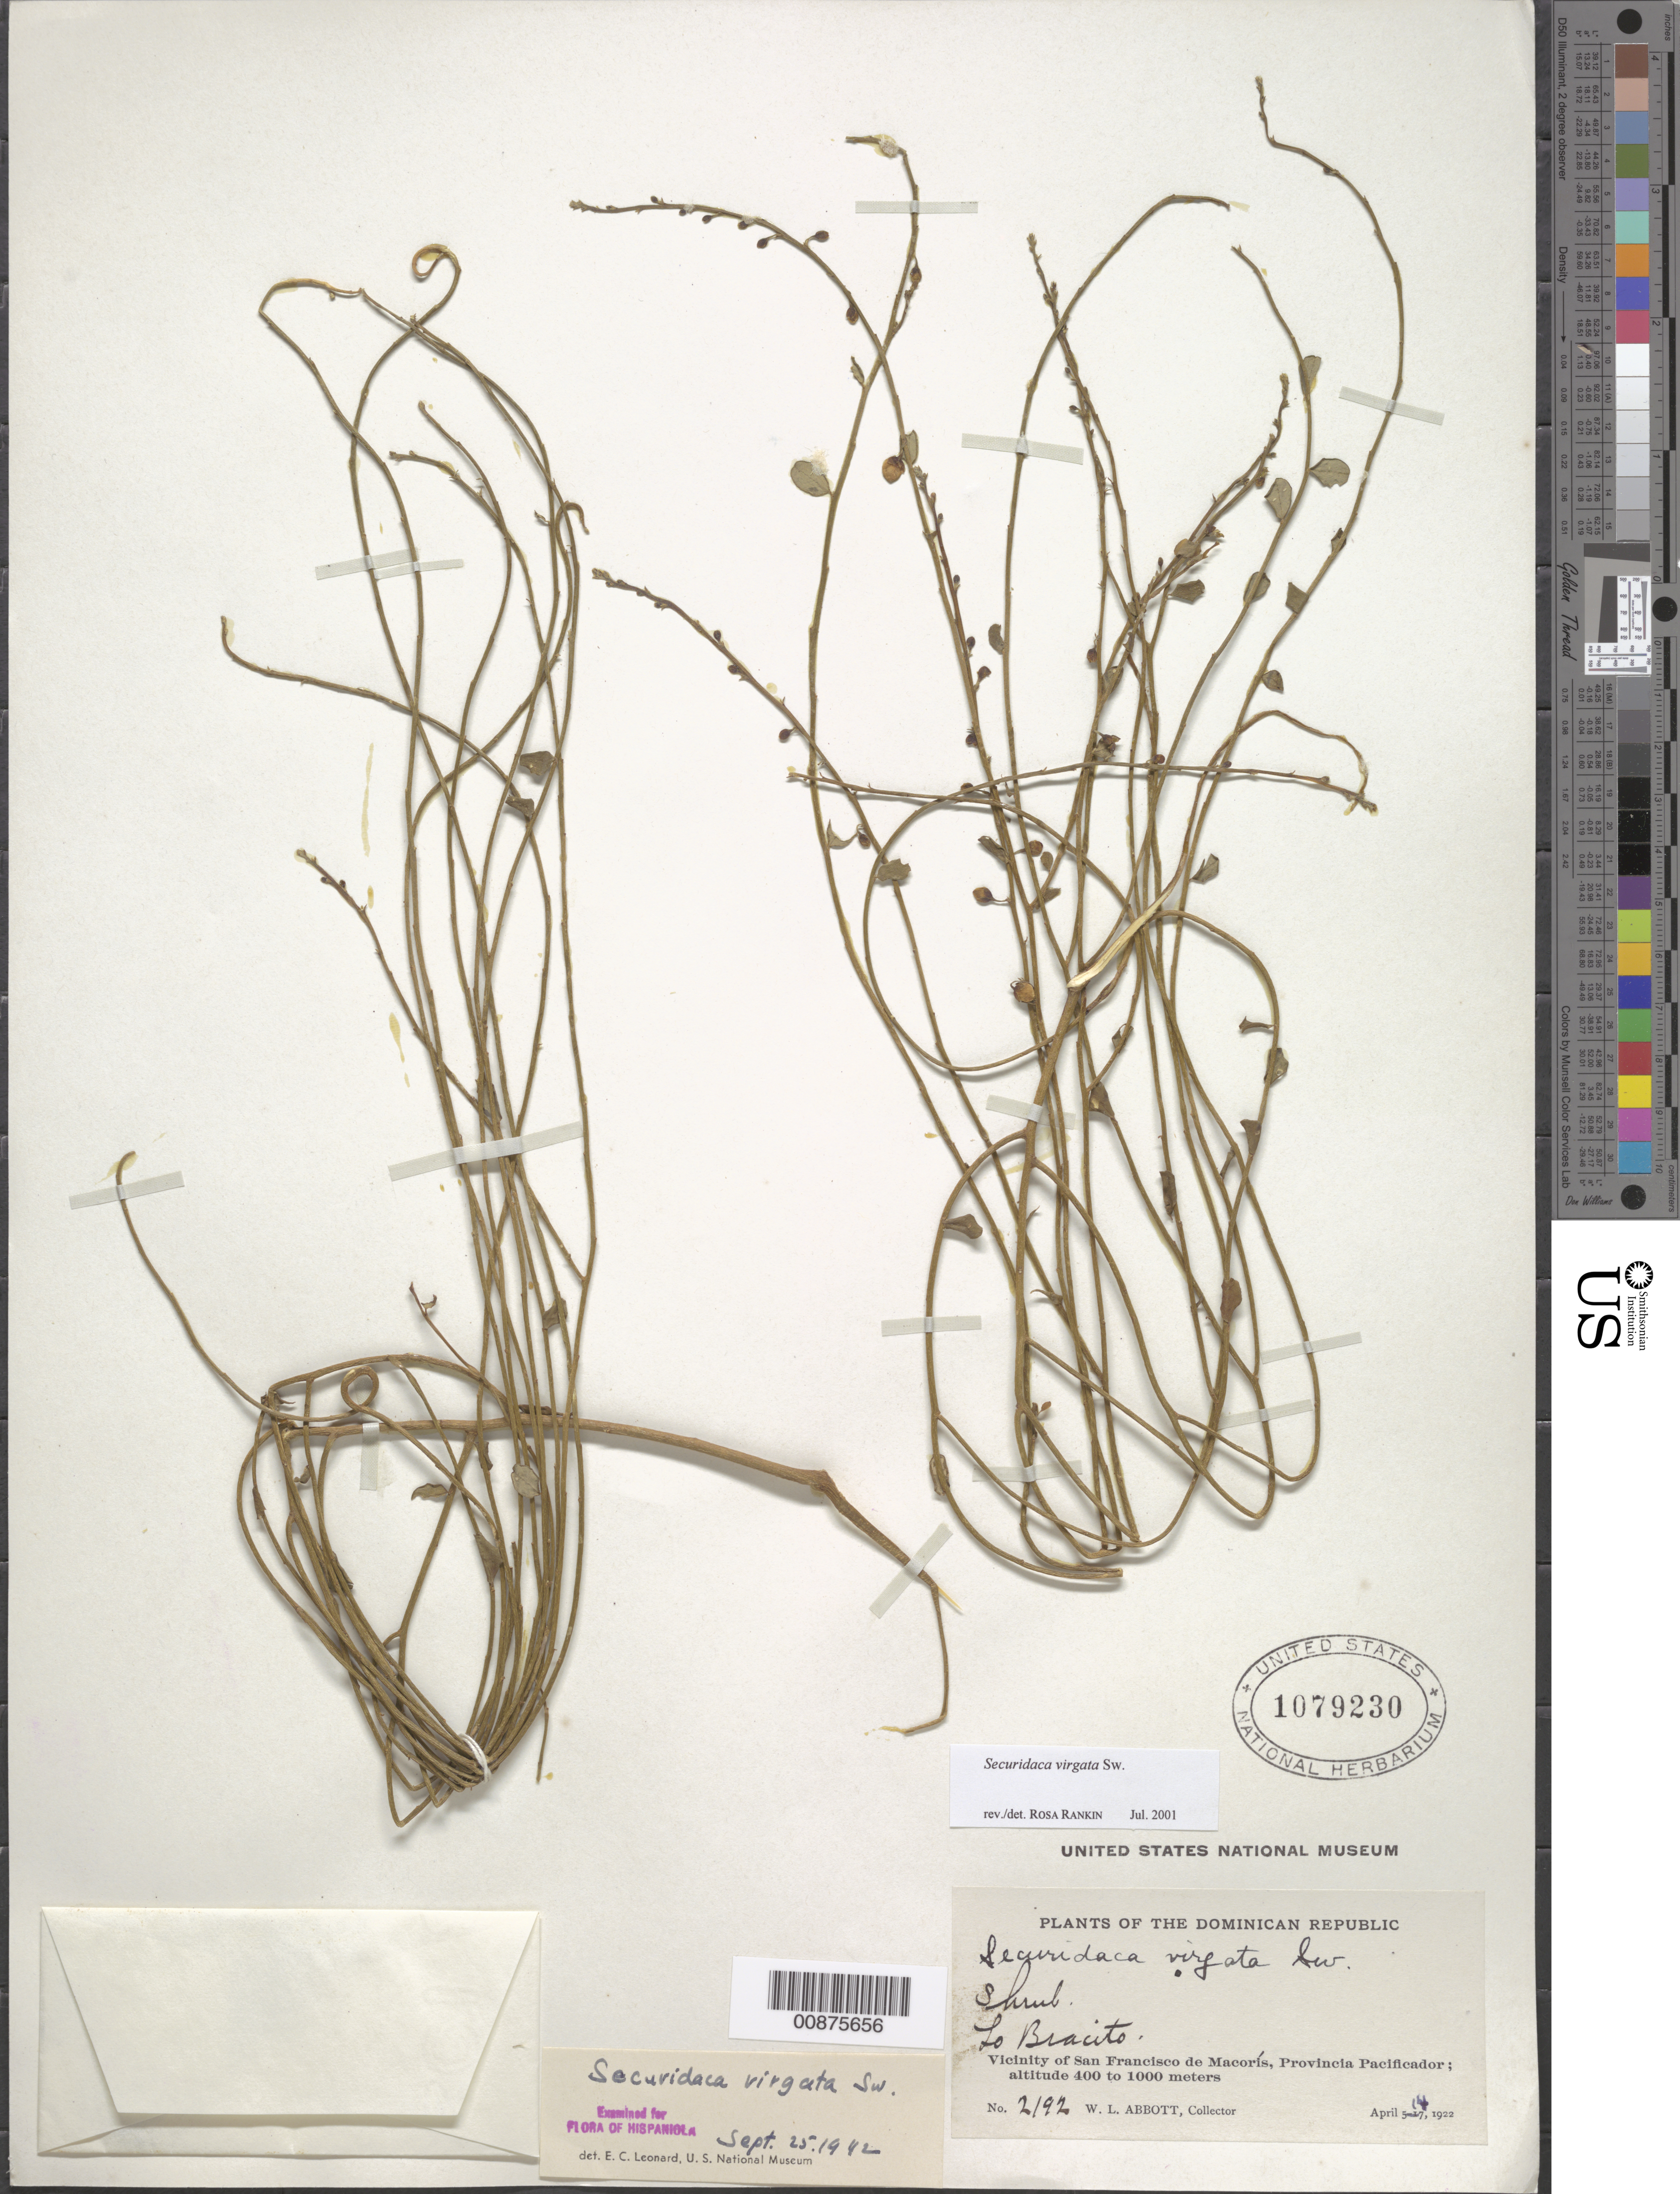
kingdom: Plantae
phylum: Tracheophyta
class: Magnoliopsida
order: Fabales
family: Polygalaceae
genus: Securidaca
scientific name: Securidaca virgata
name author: Sw.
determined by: Rankin Rodriguez, Rosa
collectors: W. L. Abbott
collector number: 2192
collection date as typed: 14 Apr 1922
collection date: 1922-04-14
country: Dominican Republic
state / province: Duarte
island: Hispaniola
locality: Vicinity of San Francisco de Macorís, Lo Bracito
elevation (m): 400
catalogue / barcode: US 1079230